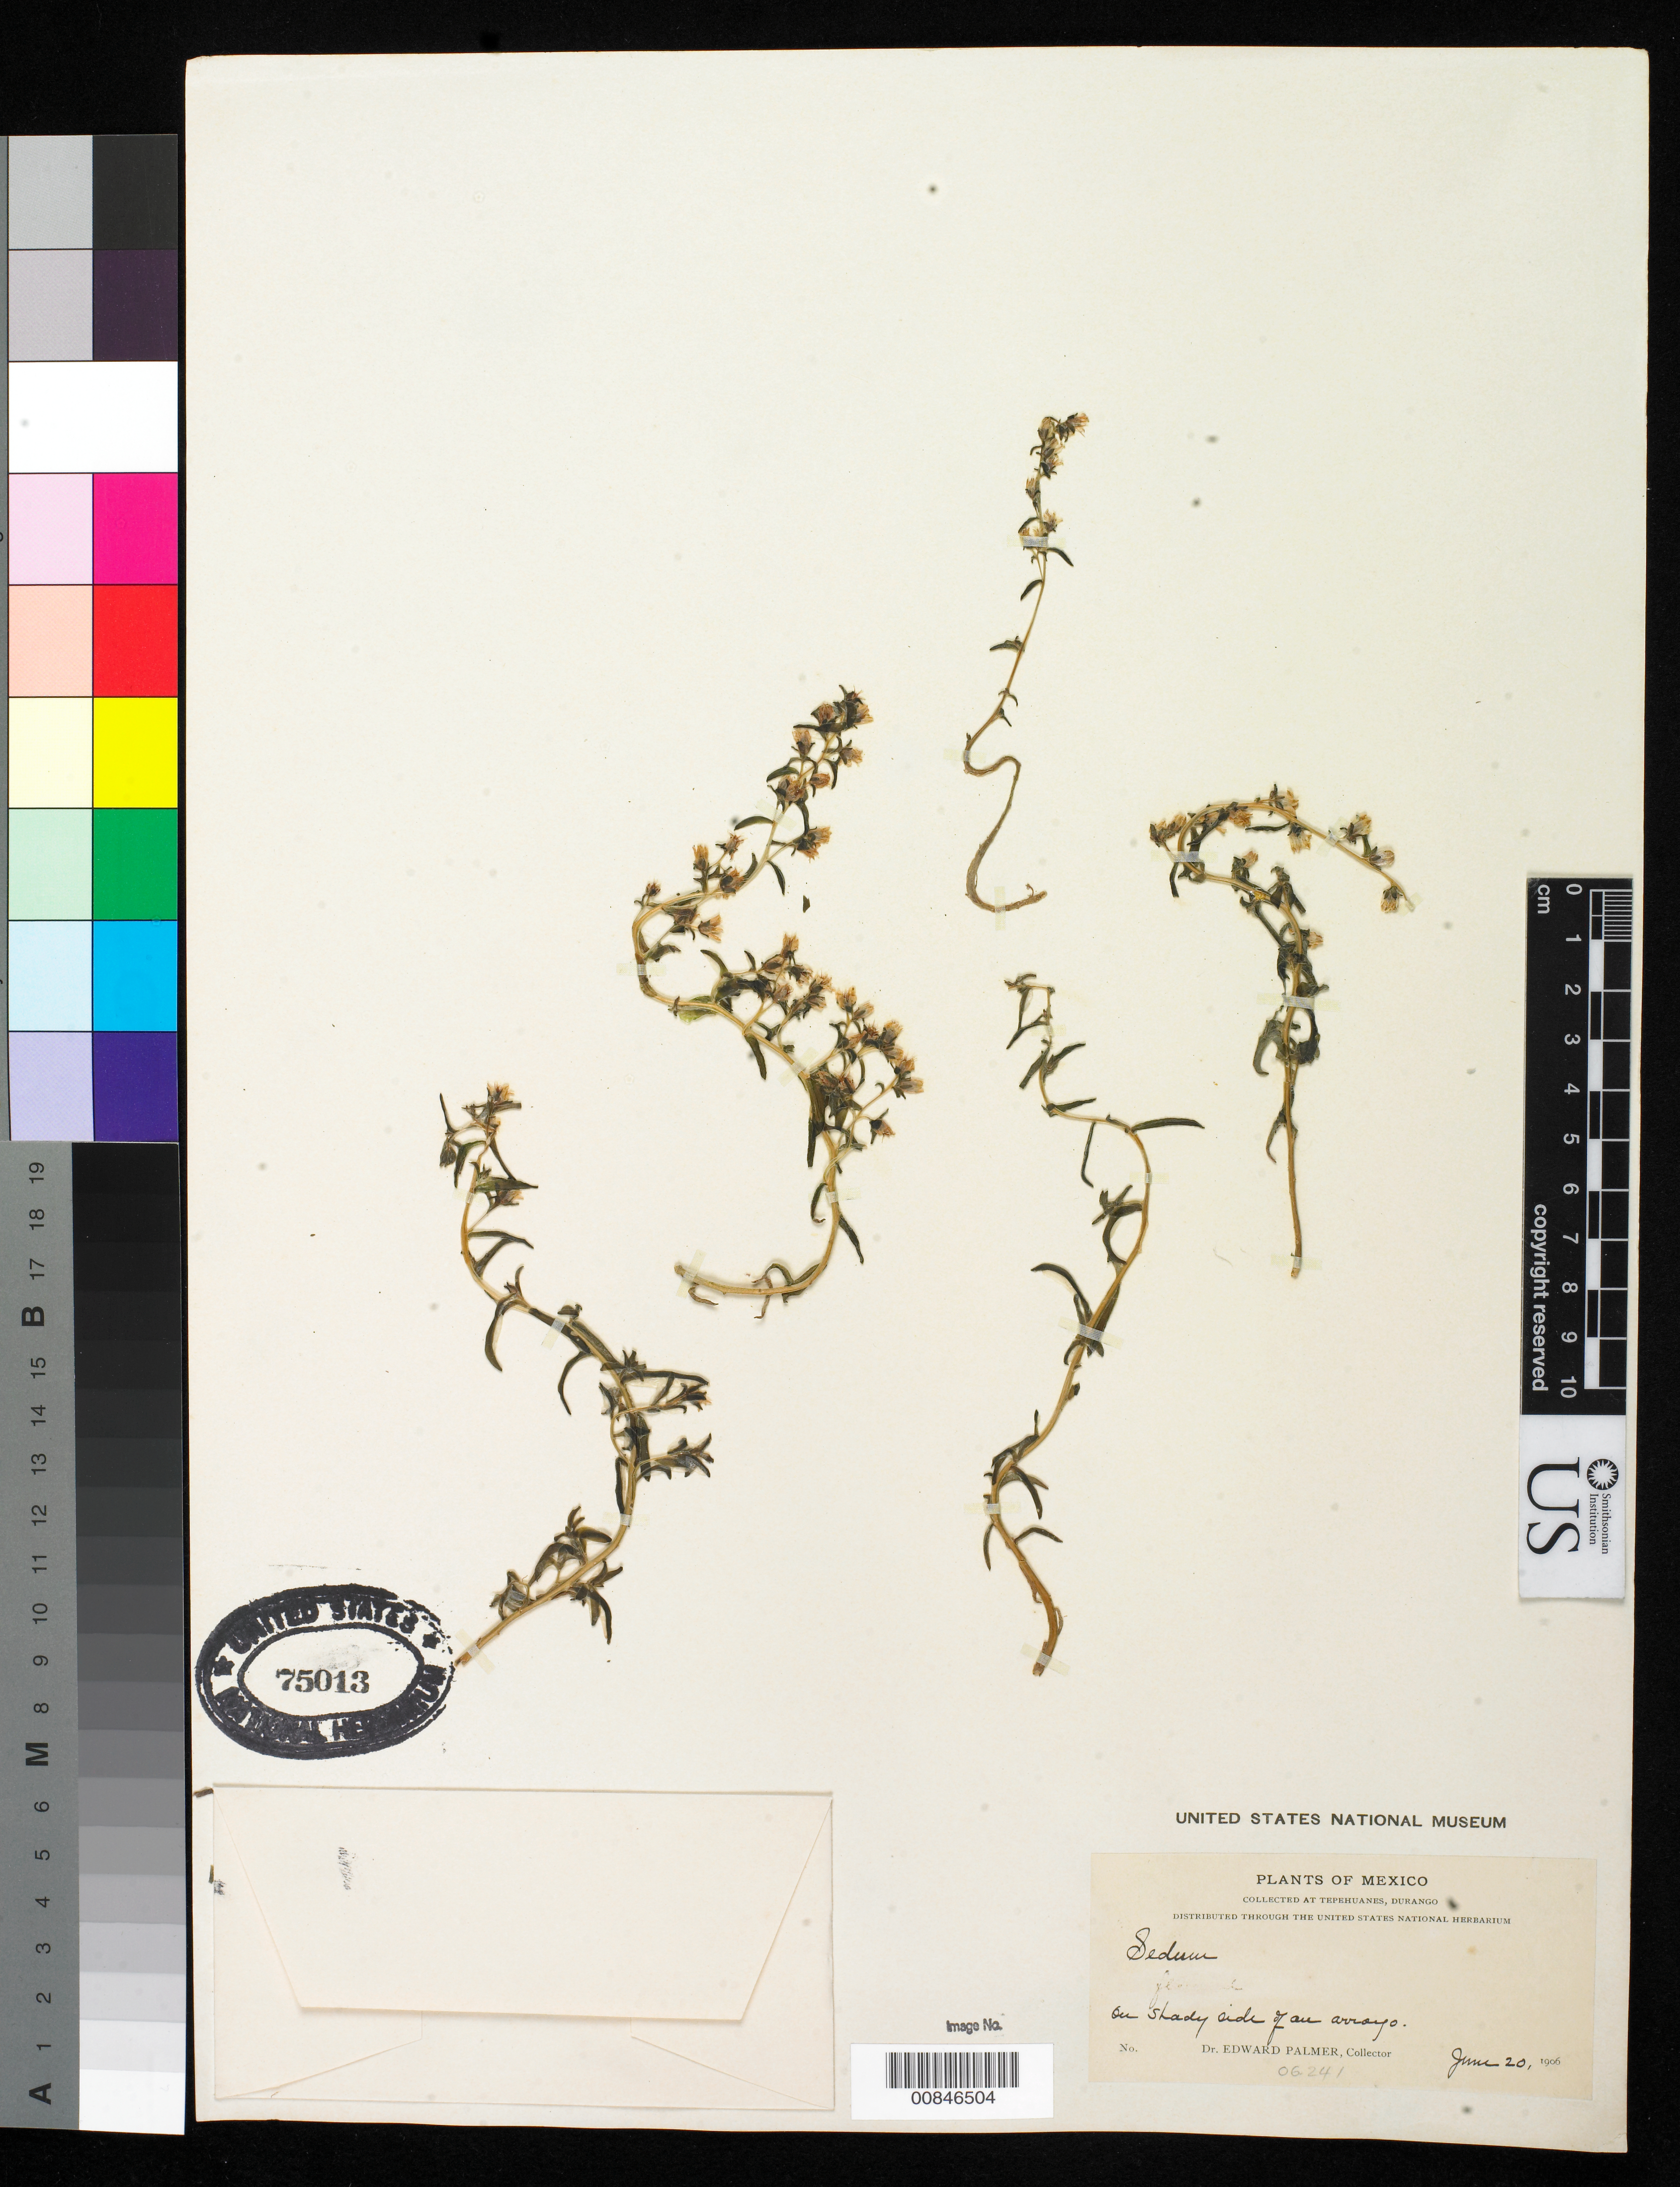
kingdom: Plantae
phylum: Tracheophyta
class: Magnoliopsida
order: Saxifragales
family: Crassulaceae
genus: Sedum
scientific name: Sedum sp.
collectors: E. Palmer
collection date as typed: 20 Jun 1906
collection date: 1906-06-20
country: Mexico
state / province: Durango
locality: Tepehuanes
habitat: On shady side of an arroyo.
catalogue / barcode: US 75013